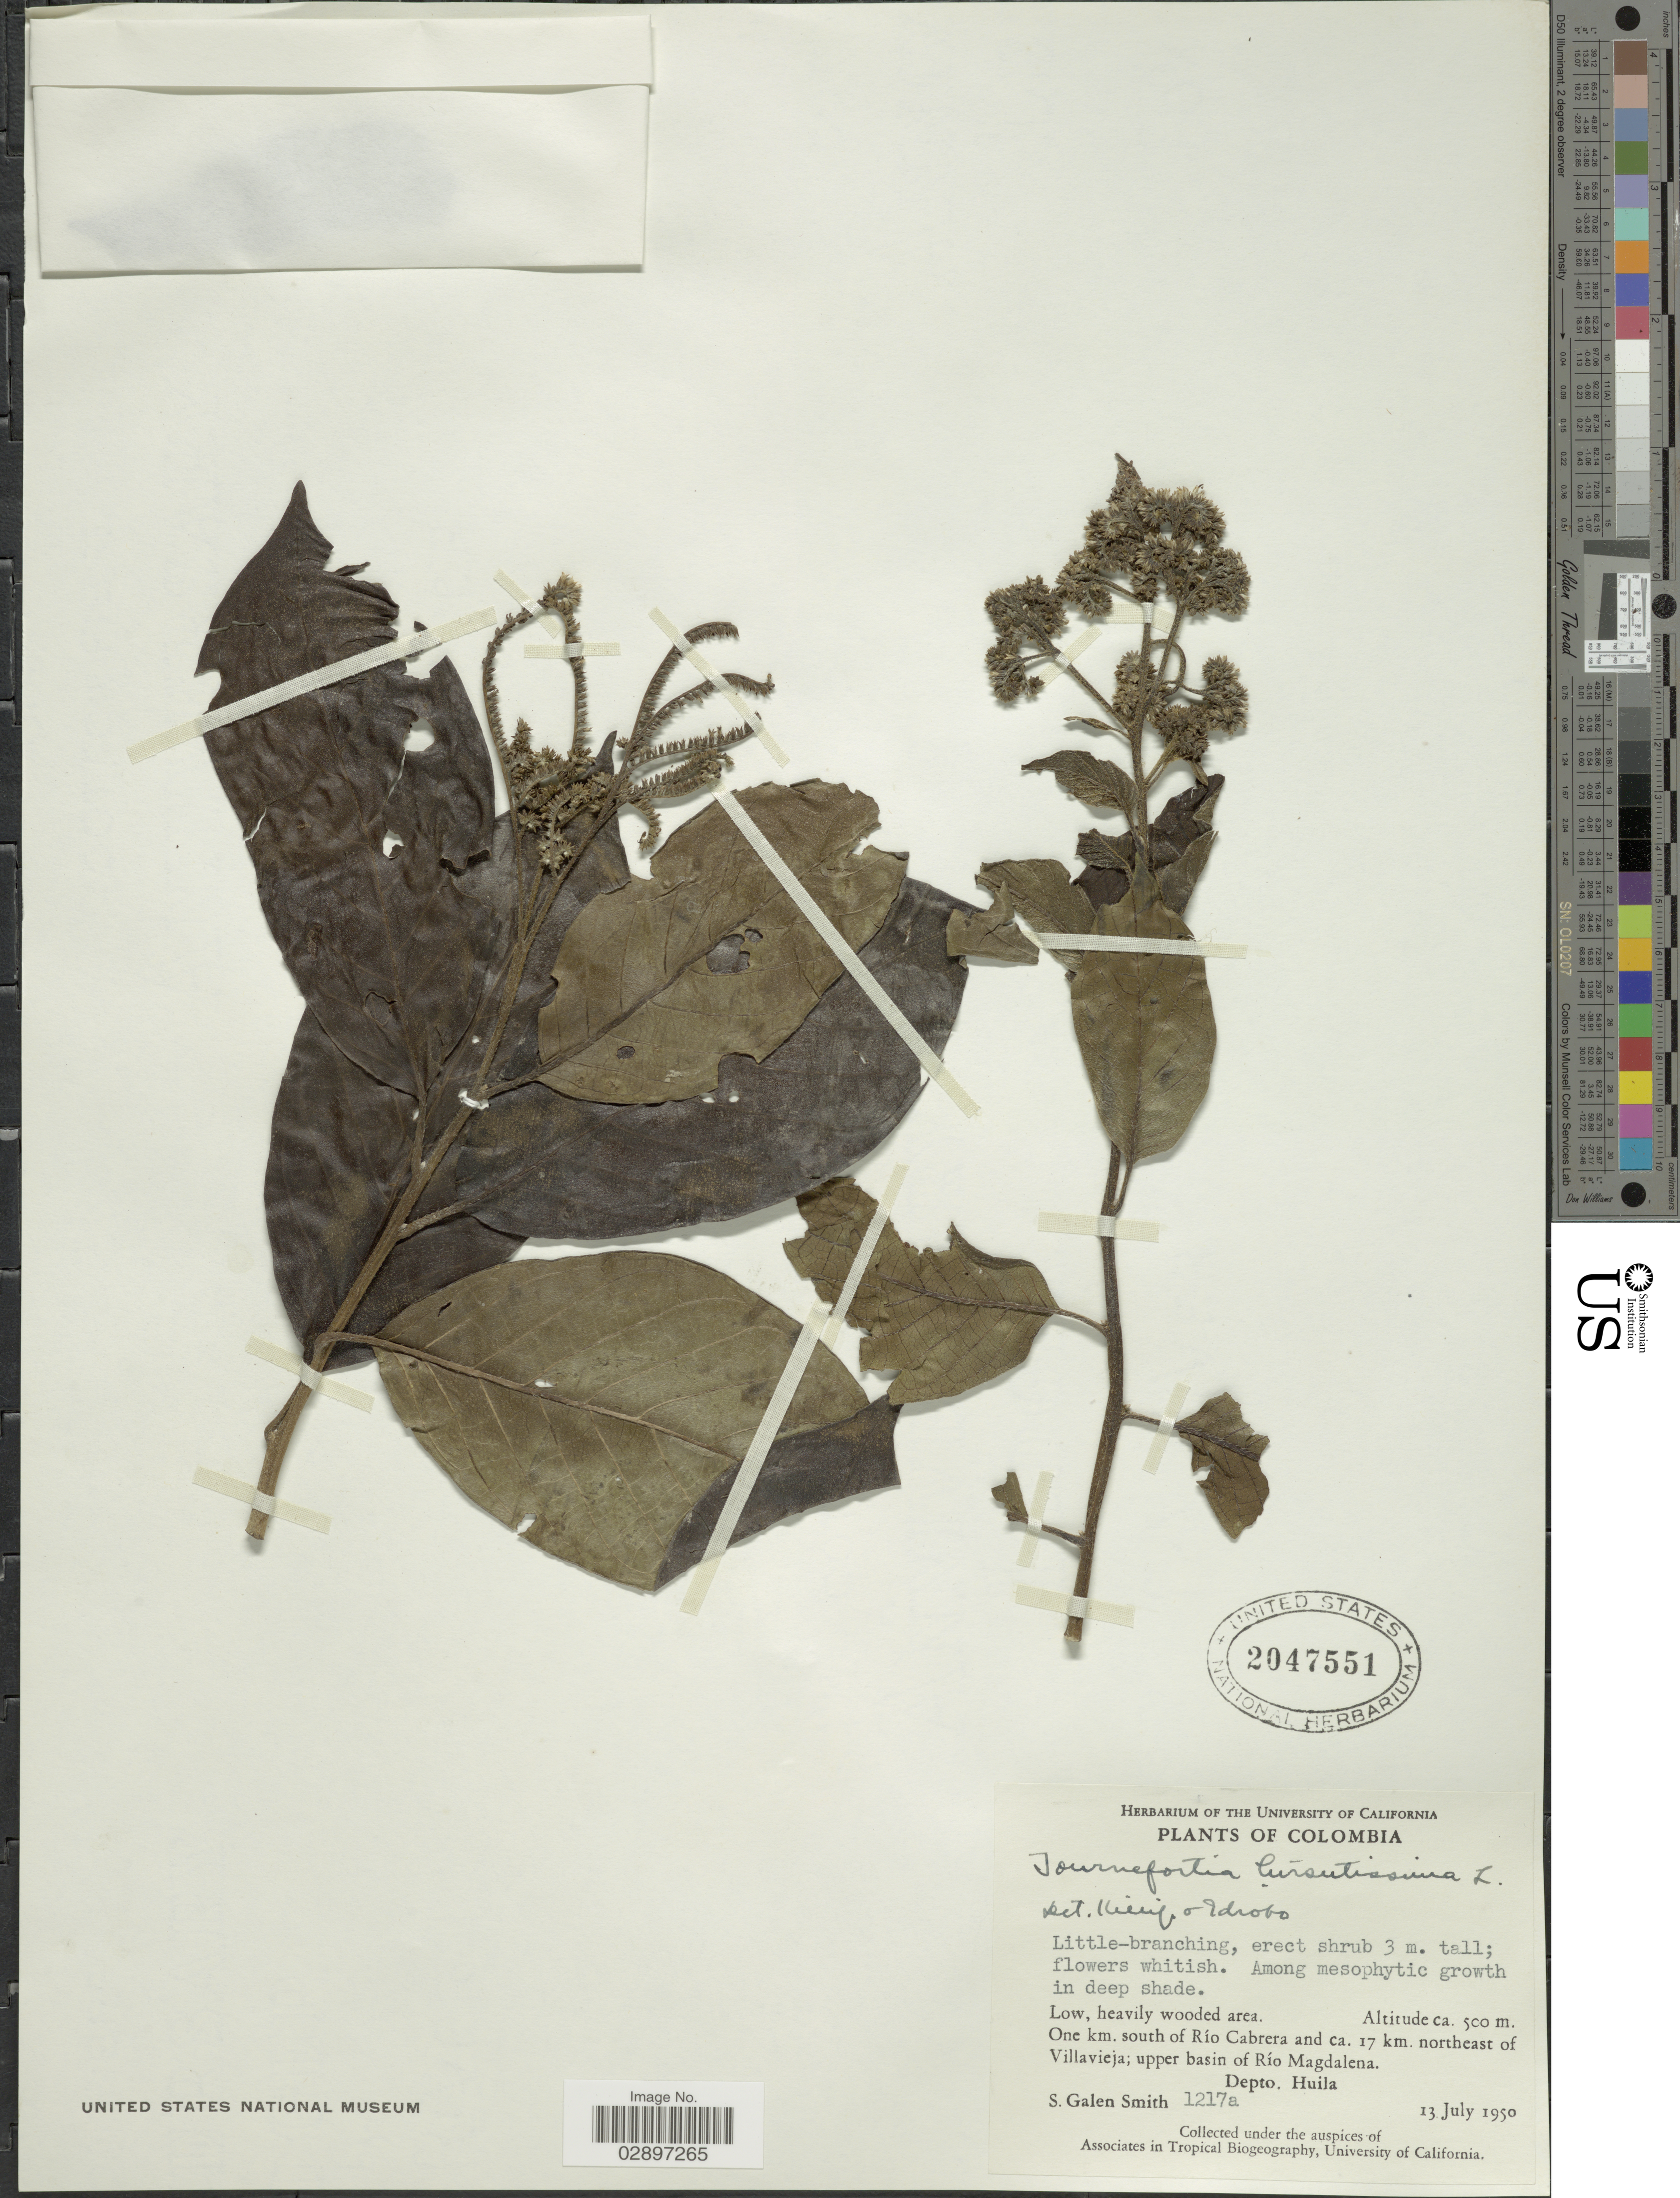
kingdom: Plantae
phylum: Tracheophyta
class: Magnoliopsida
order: Boraginales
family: Heliotropiaceae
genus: Tournefortia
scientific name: Tournefortia hirsutissima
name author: L.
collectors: S. G. Smith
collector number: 1217a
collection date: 1950-07-13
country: Colombia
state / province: Huila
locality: One km. south of Río Cabrera and ca. 17 km. northeast of Villavieja; upper basin of Río Magdalena. Depto. Huila.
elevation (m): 500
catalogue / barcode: US 2047551